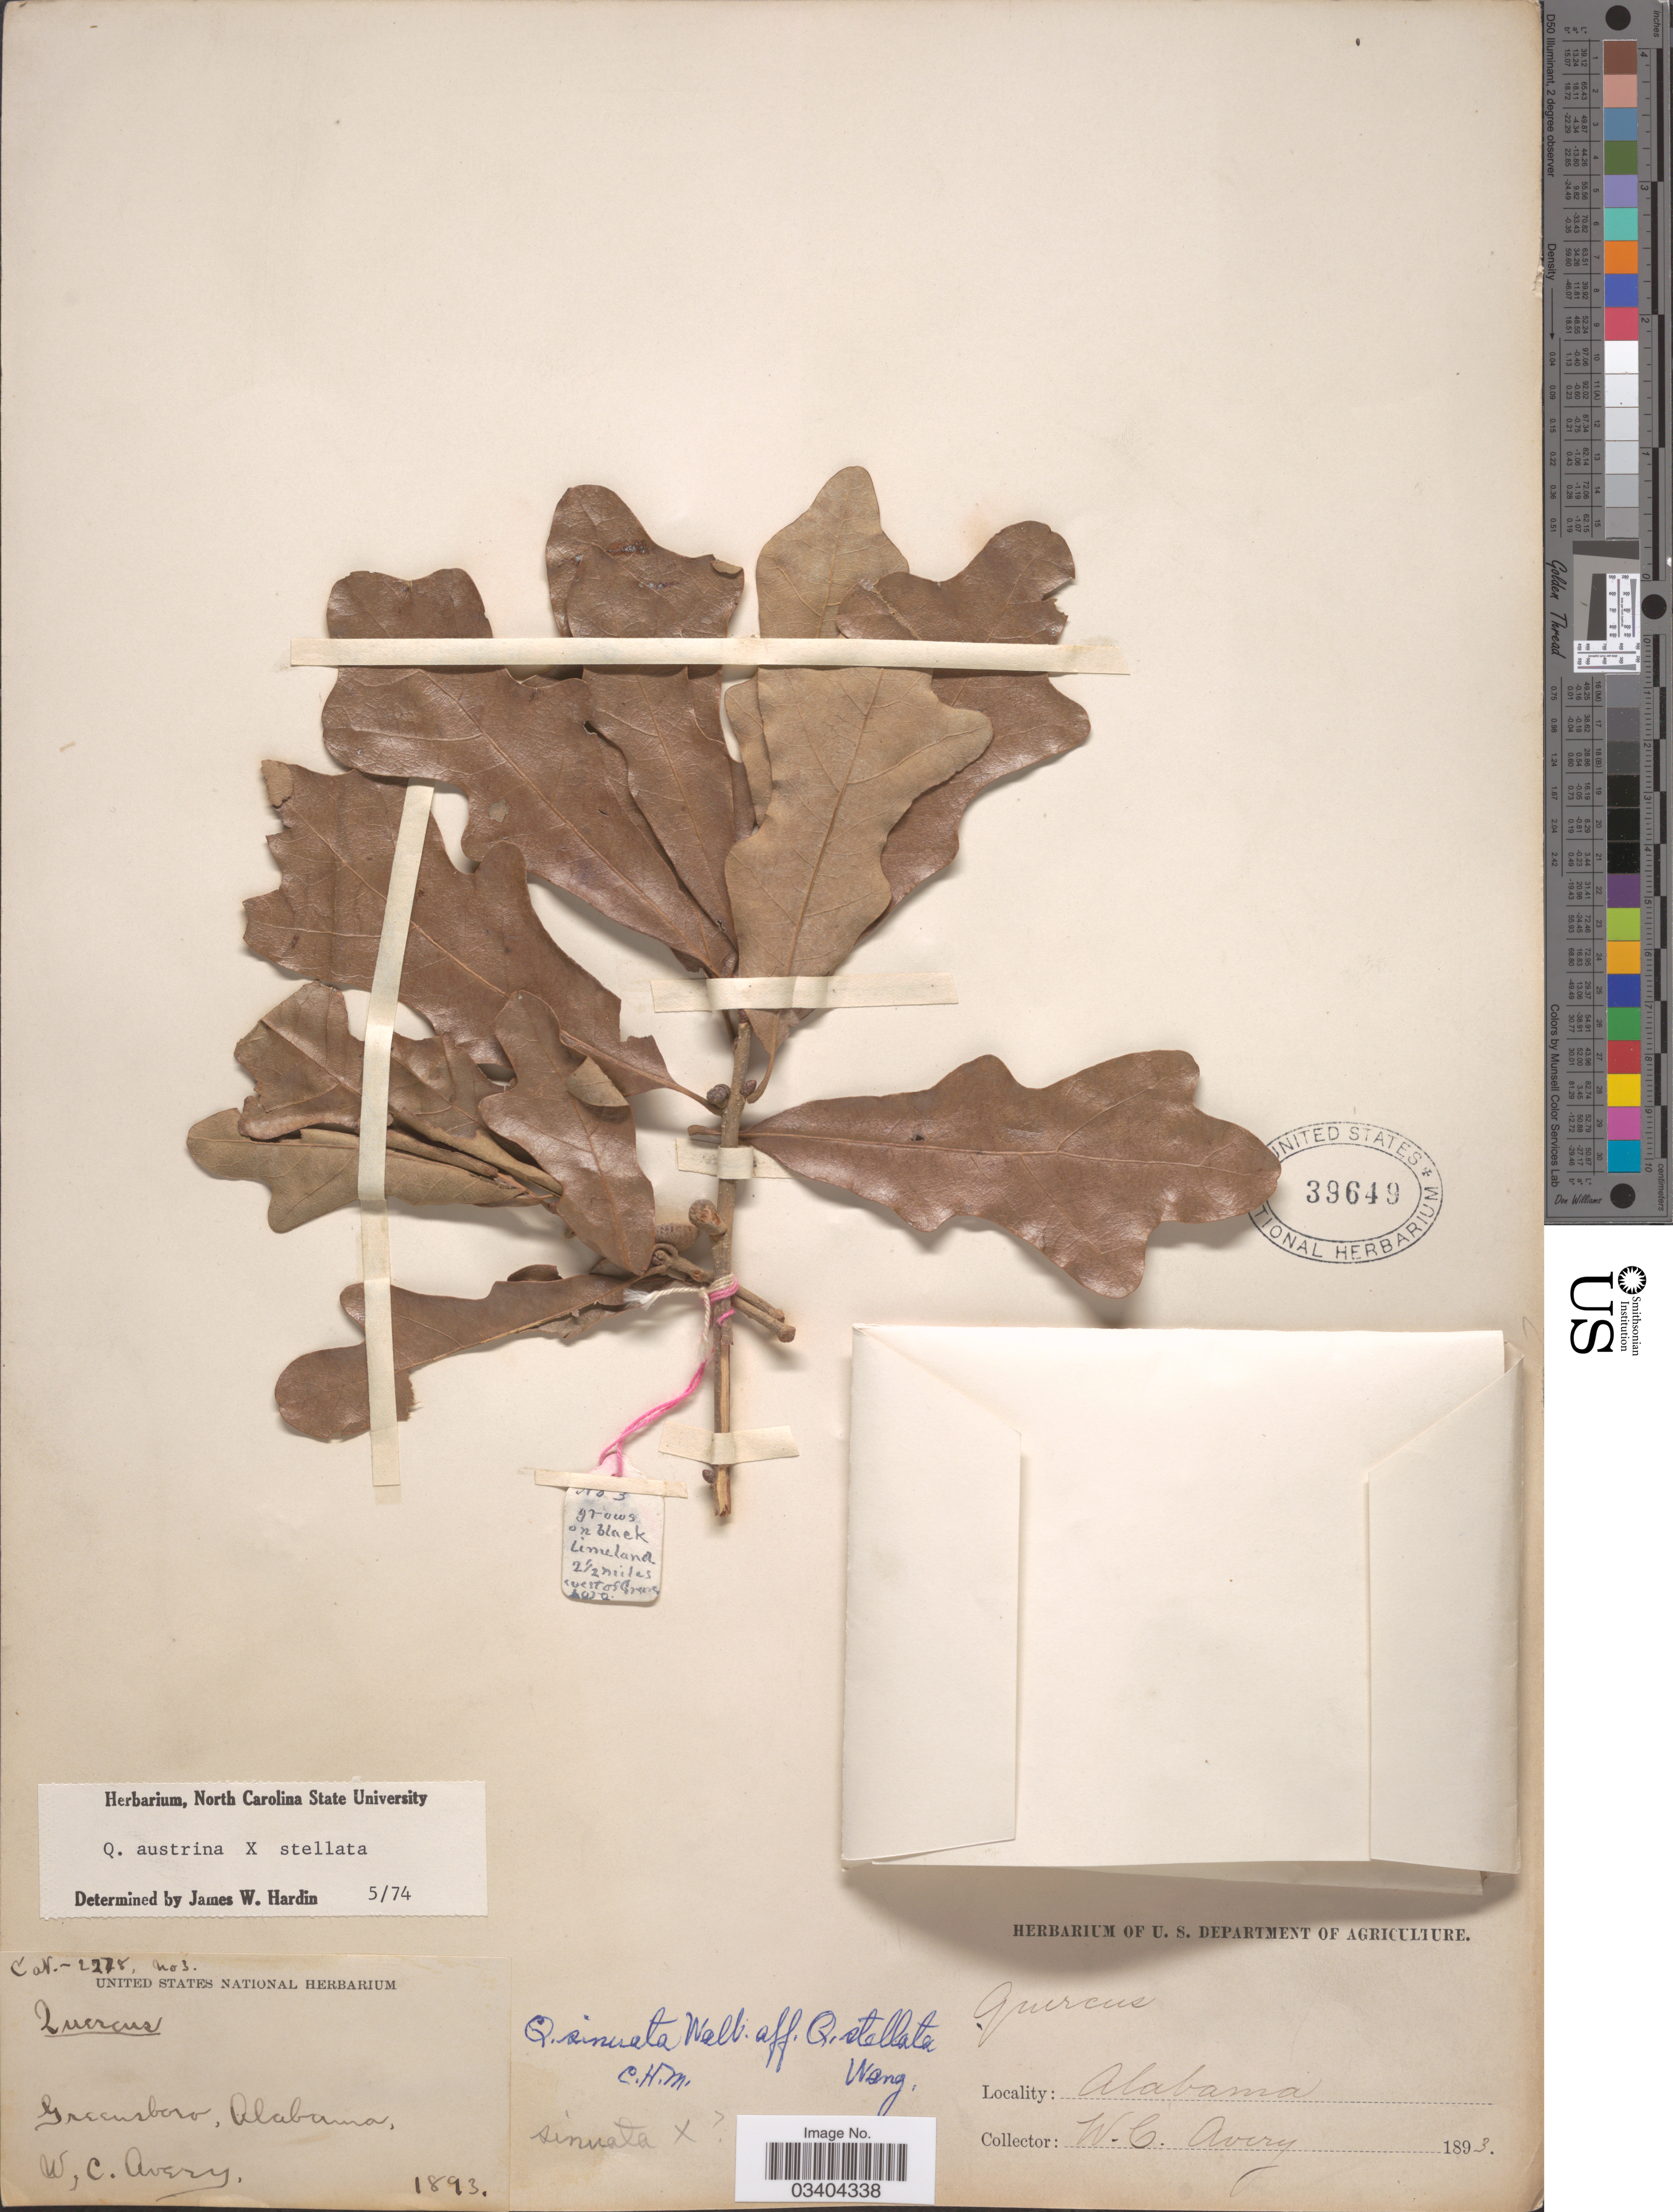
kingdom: Plantae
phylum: Tracheophyta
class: Magnoliopsida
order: Fagales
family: Fagaceae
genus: Quercus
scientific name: Quercus durandii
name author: Buckley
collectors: W. Avery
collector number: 3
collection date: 1893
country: United States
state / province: Alabama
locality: Greensboro.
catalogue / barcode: US 39649